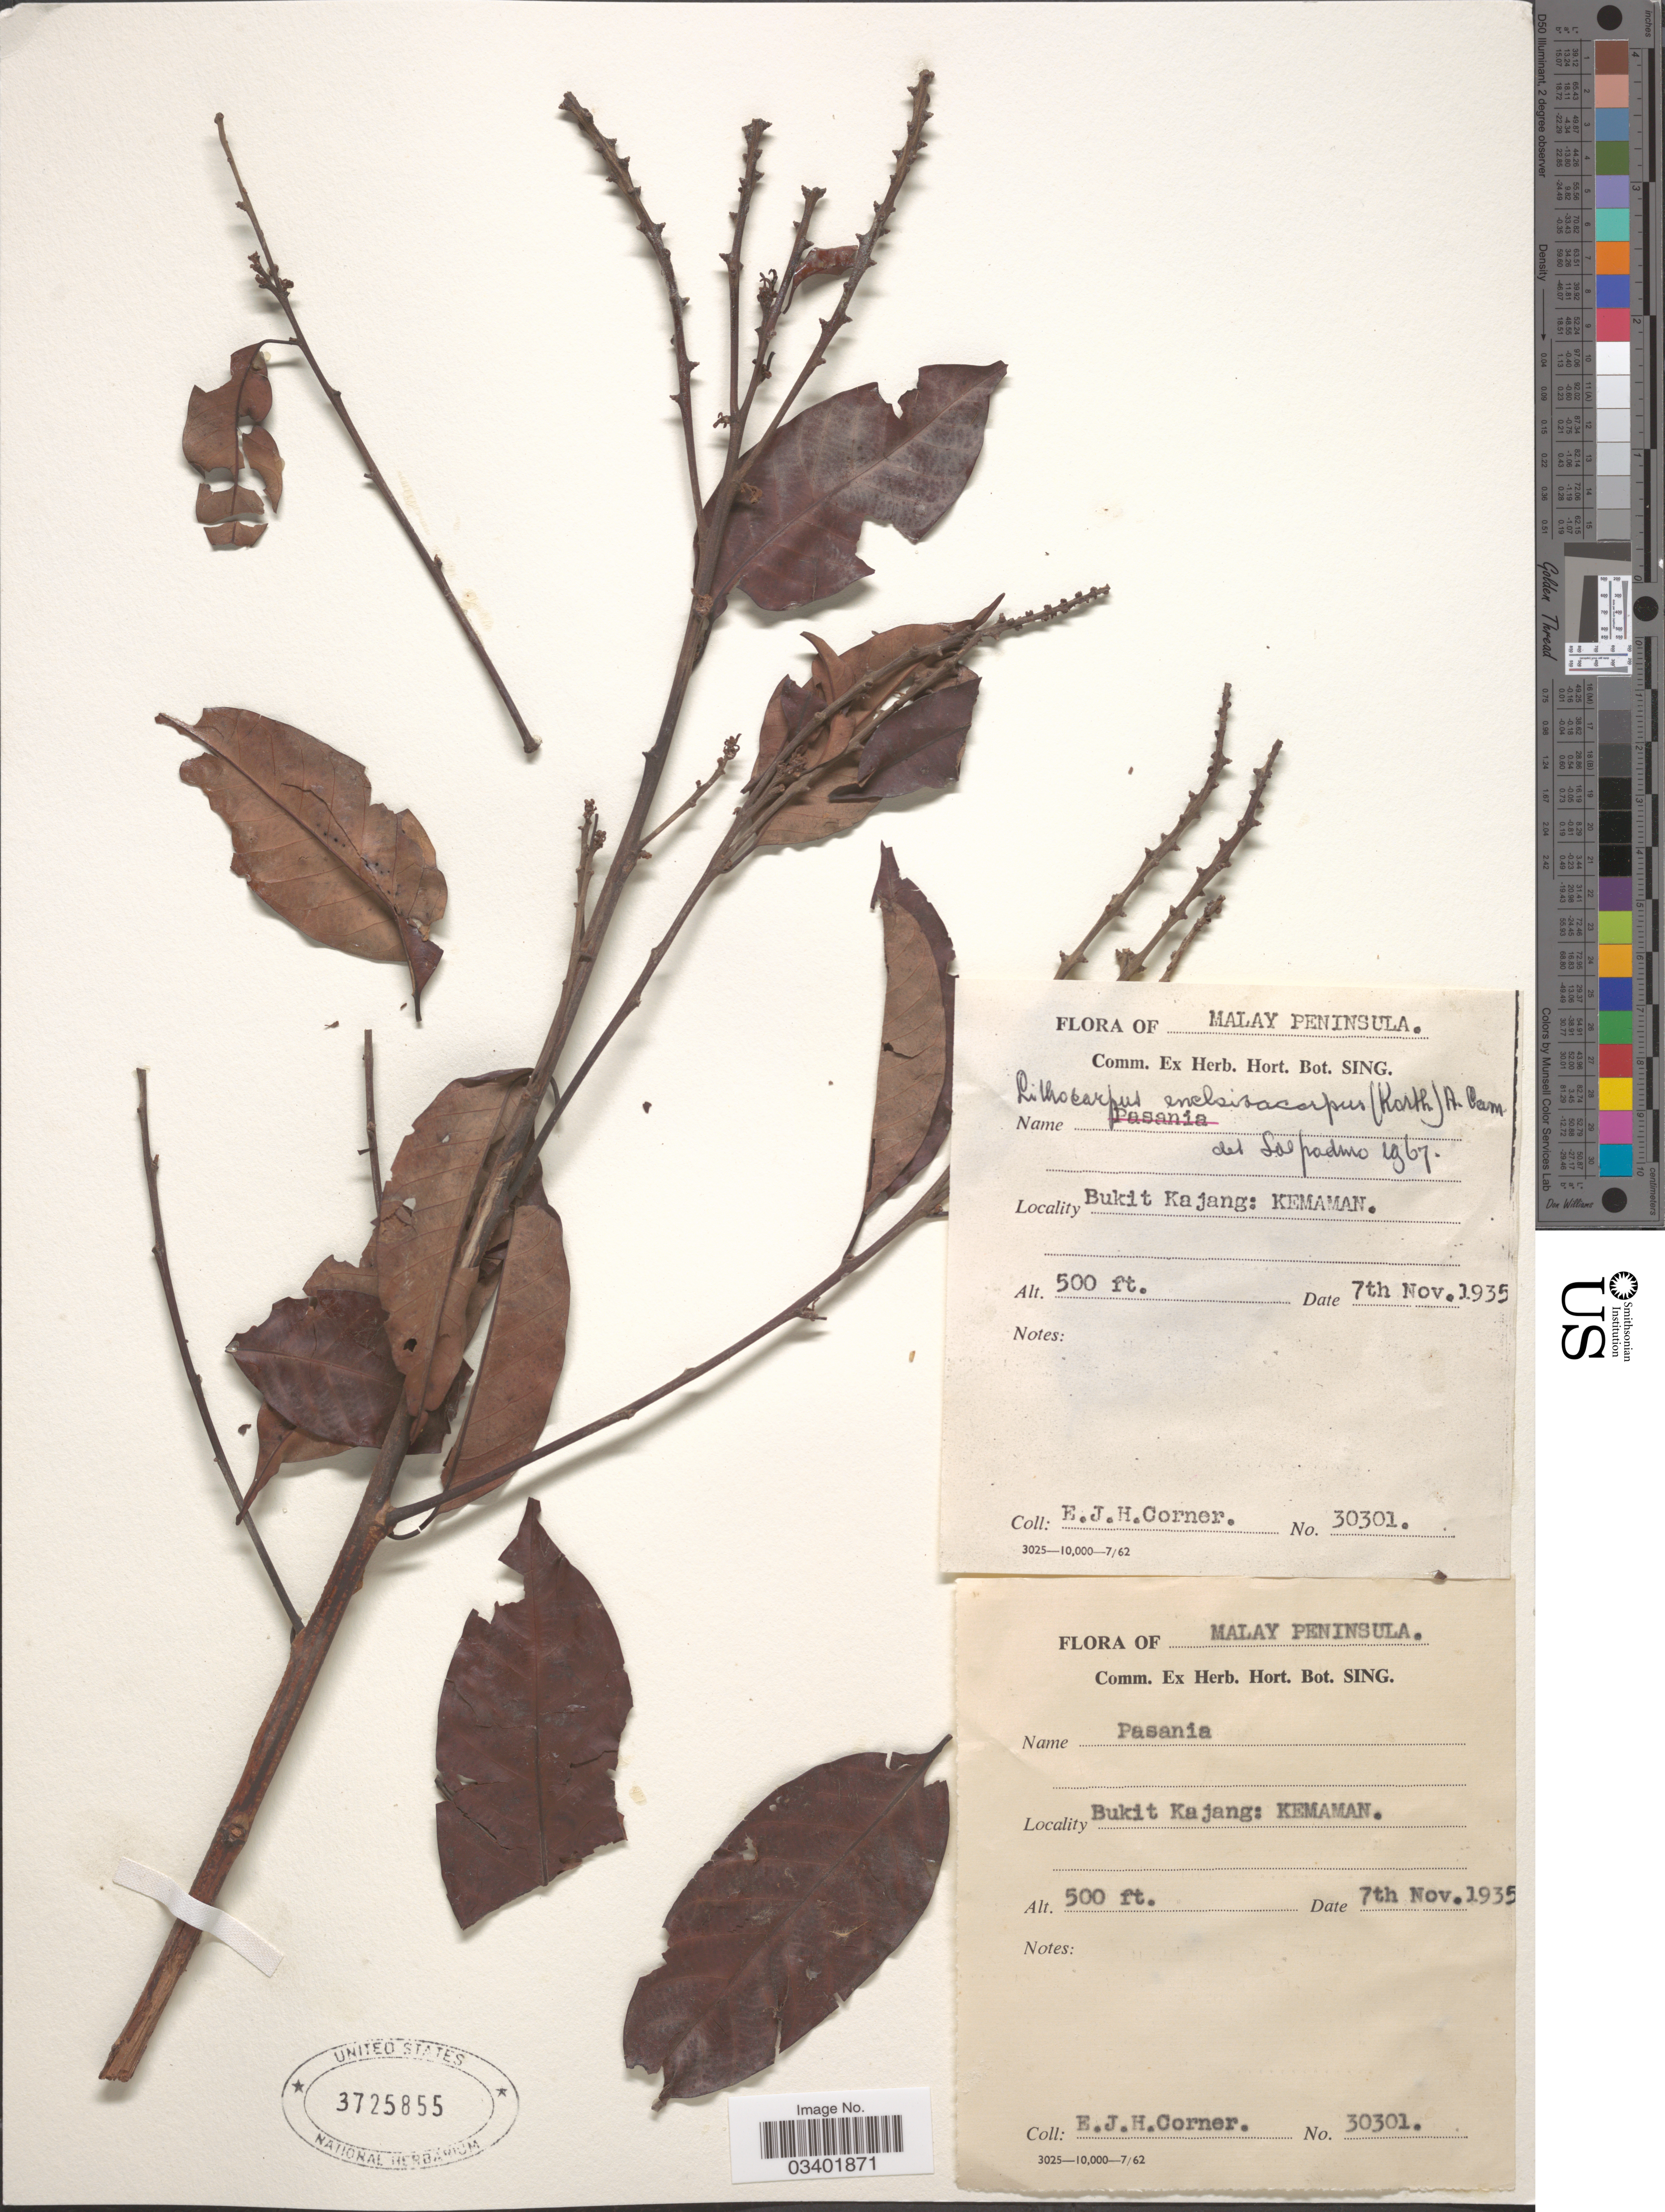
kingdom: Plantae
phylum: Tracheophyta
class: Magnoliopsida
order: Fagales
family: Fagaceae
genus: Lithocarpus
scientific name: Lithocarpus encleisocarpus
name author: (Korth.) A. Camus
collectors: E. Corner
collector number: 30301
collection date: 1935-11-07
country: Malaysia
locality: Malay Peninsula. Bukit Kajang: Kemaman.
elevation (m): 152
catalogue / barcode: US 3725855